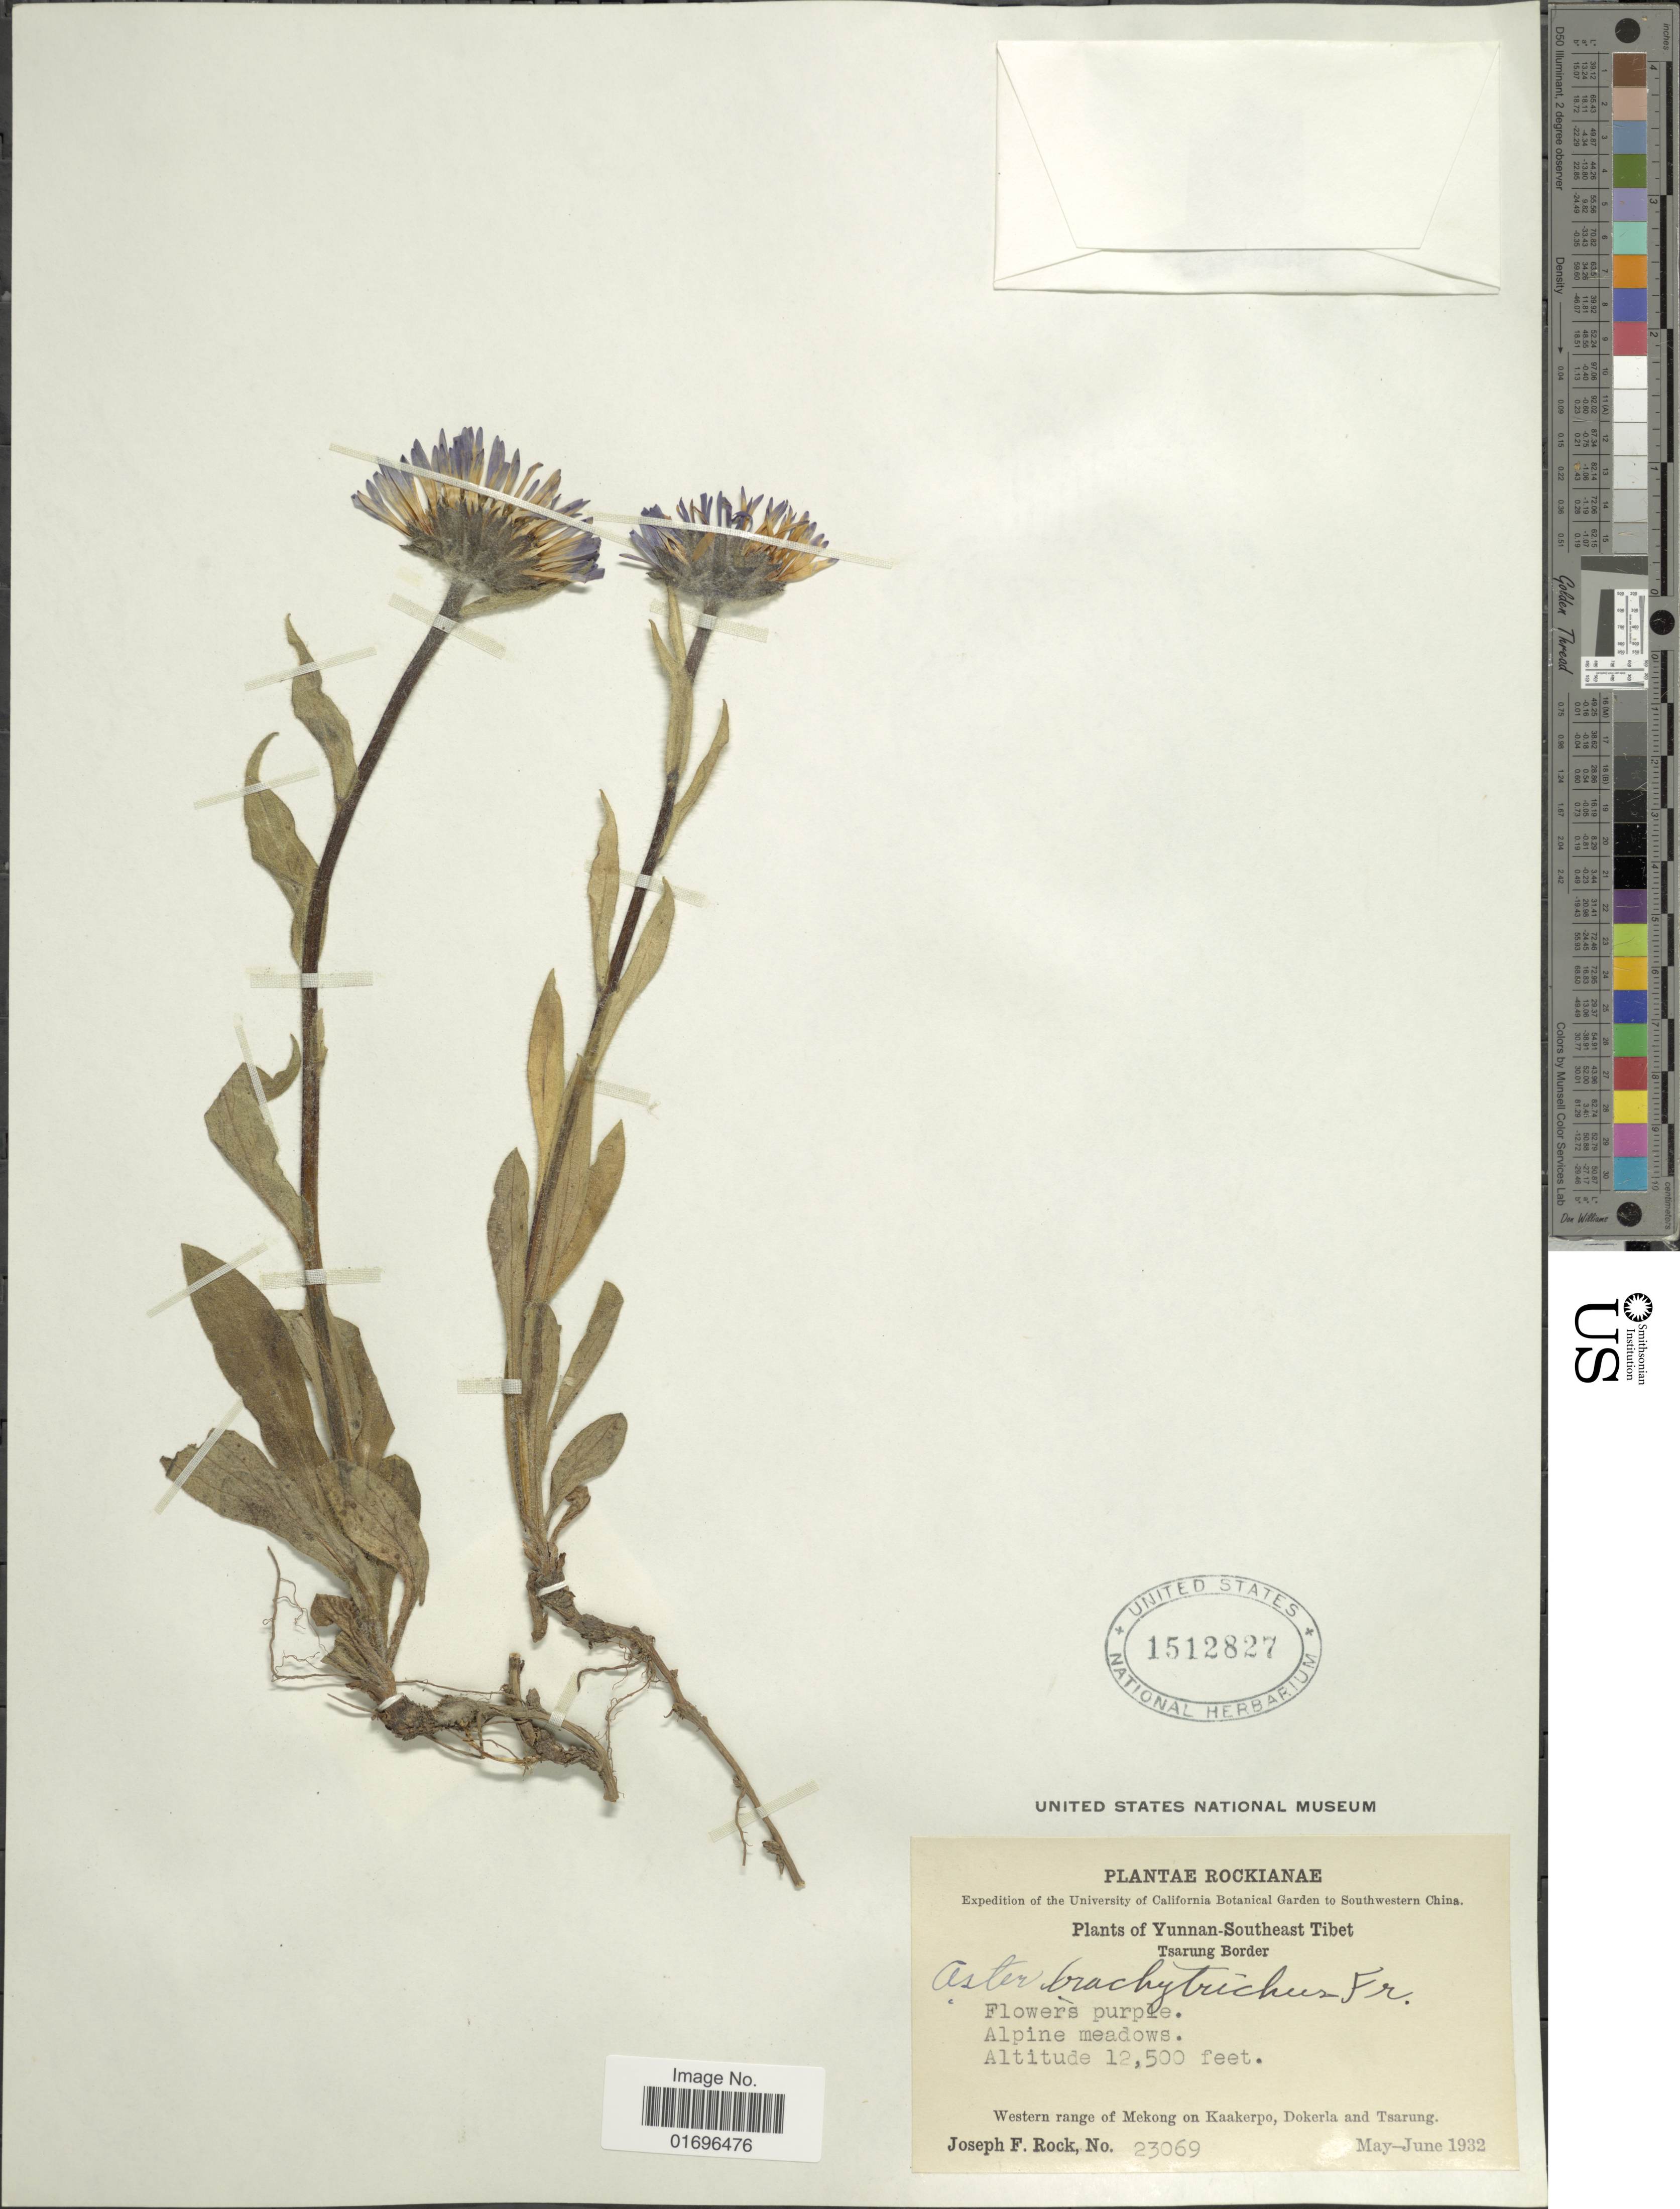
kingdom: Plantae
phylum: Tracheophyta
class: Magnoliopsida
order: Asterales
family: Asteraceae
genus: Aster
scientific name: Aster brachytrichus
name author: Franch.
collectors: J. F. Rock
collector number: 23069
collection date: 1932-05/1932-06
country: China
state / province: Yunnan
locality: Rockianae. Southwestern China. Yunnan-Southeast Tibet. Tsarung Border. Western range of Mekong on Kaakerpo, Dokerla and Tsarung.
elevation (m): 3810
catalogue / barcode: US 1512827